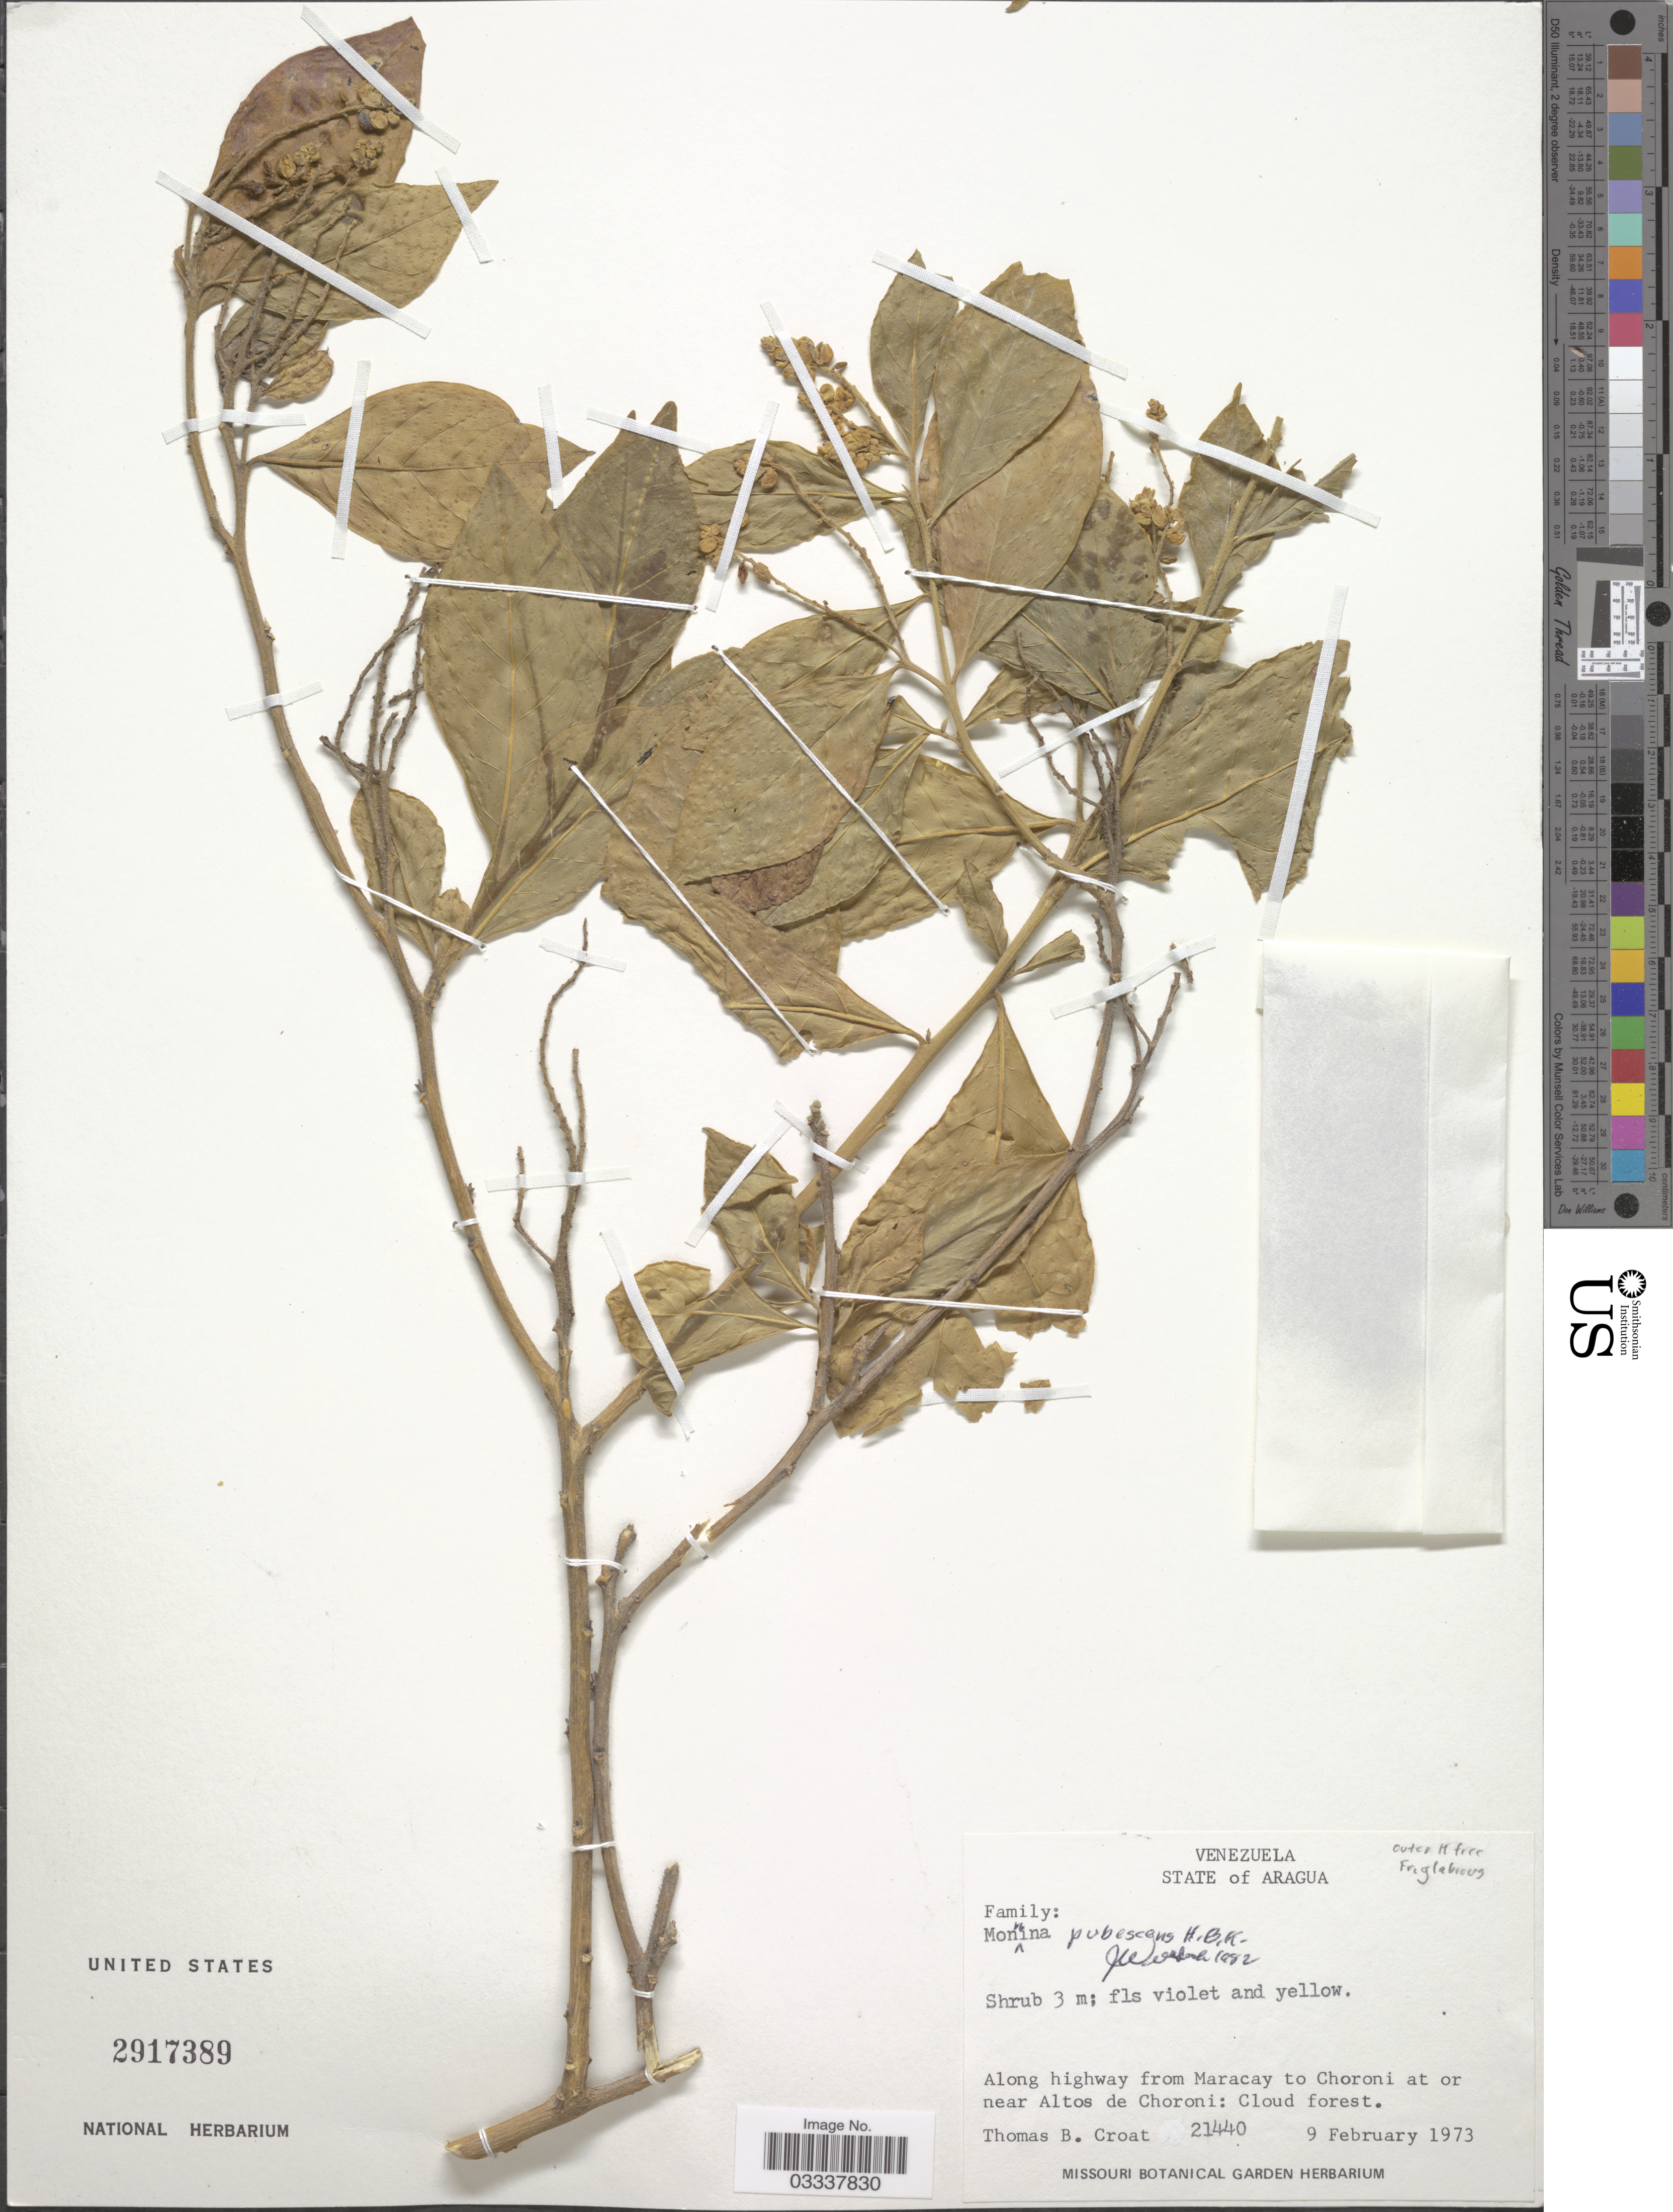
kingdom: Plantae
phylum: Tracheophyta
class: Magnoliopsida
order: Fabales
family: Polygalaceae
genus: Monnina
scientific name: Monnina pubescens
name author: Kunth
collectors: T. B. Croat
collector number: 21440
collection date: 1973-02-09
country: Venezuela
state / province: Aragua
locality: Along highway from Maracay to Choroni at or near Altos de Choroni.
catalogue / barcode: US 2917389